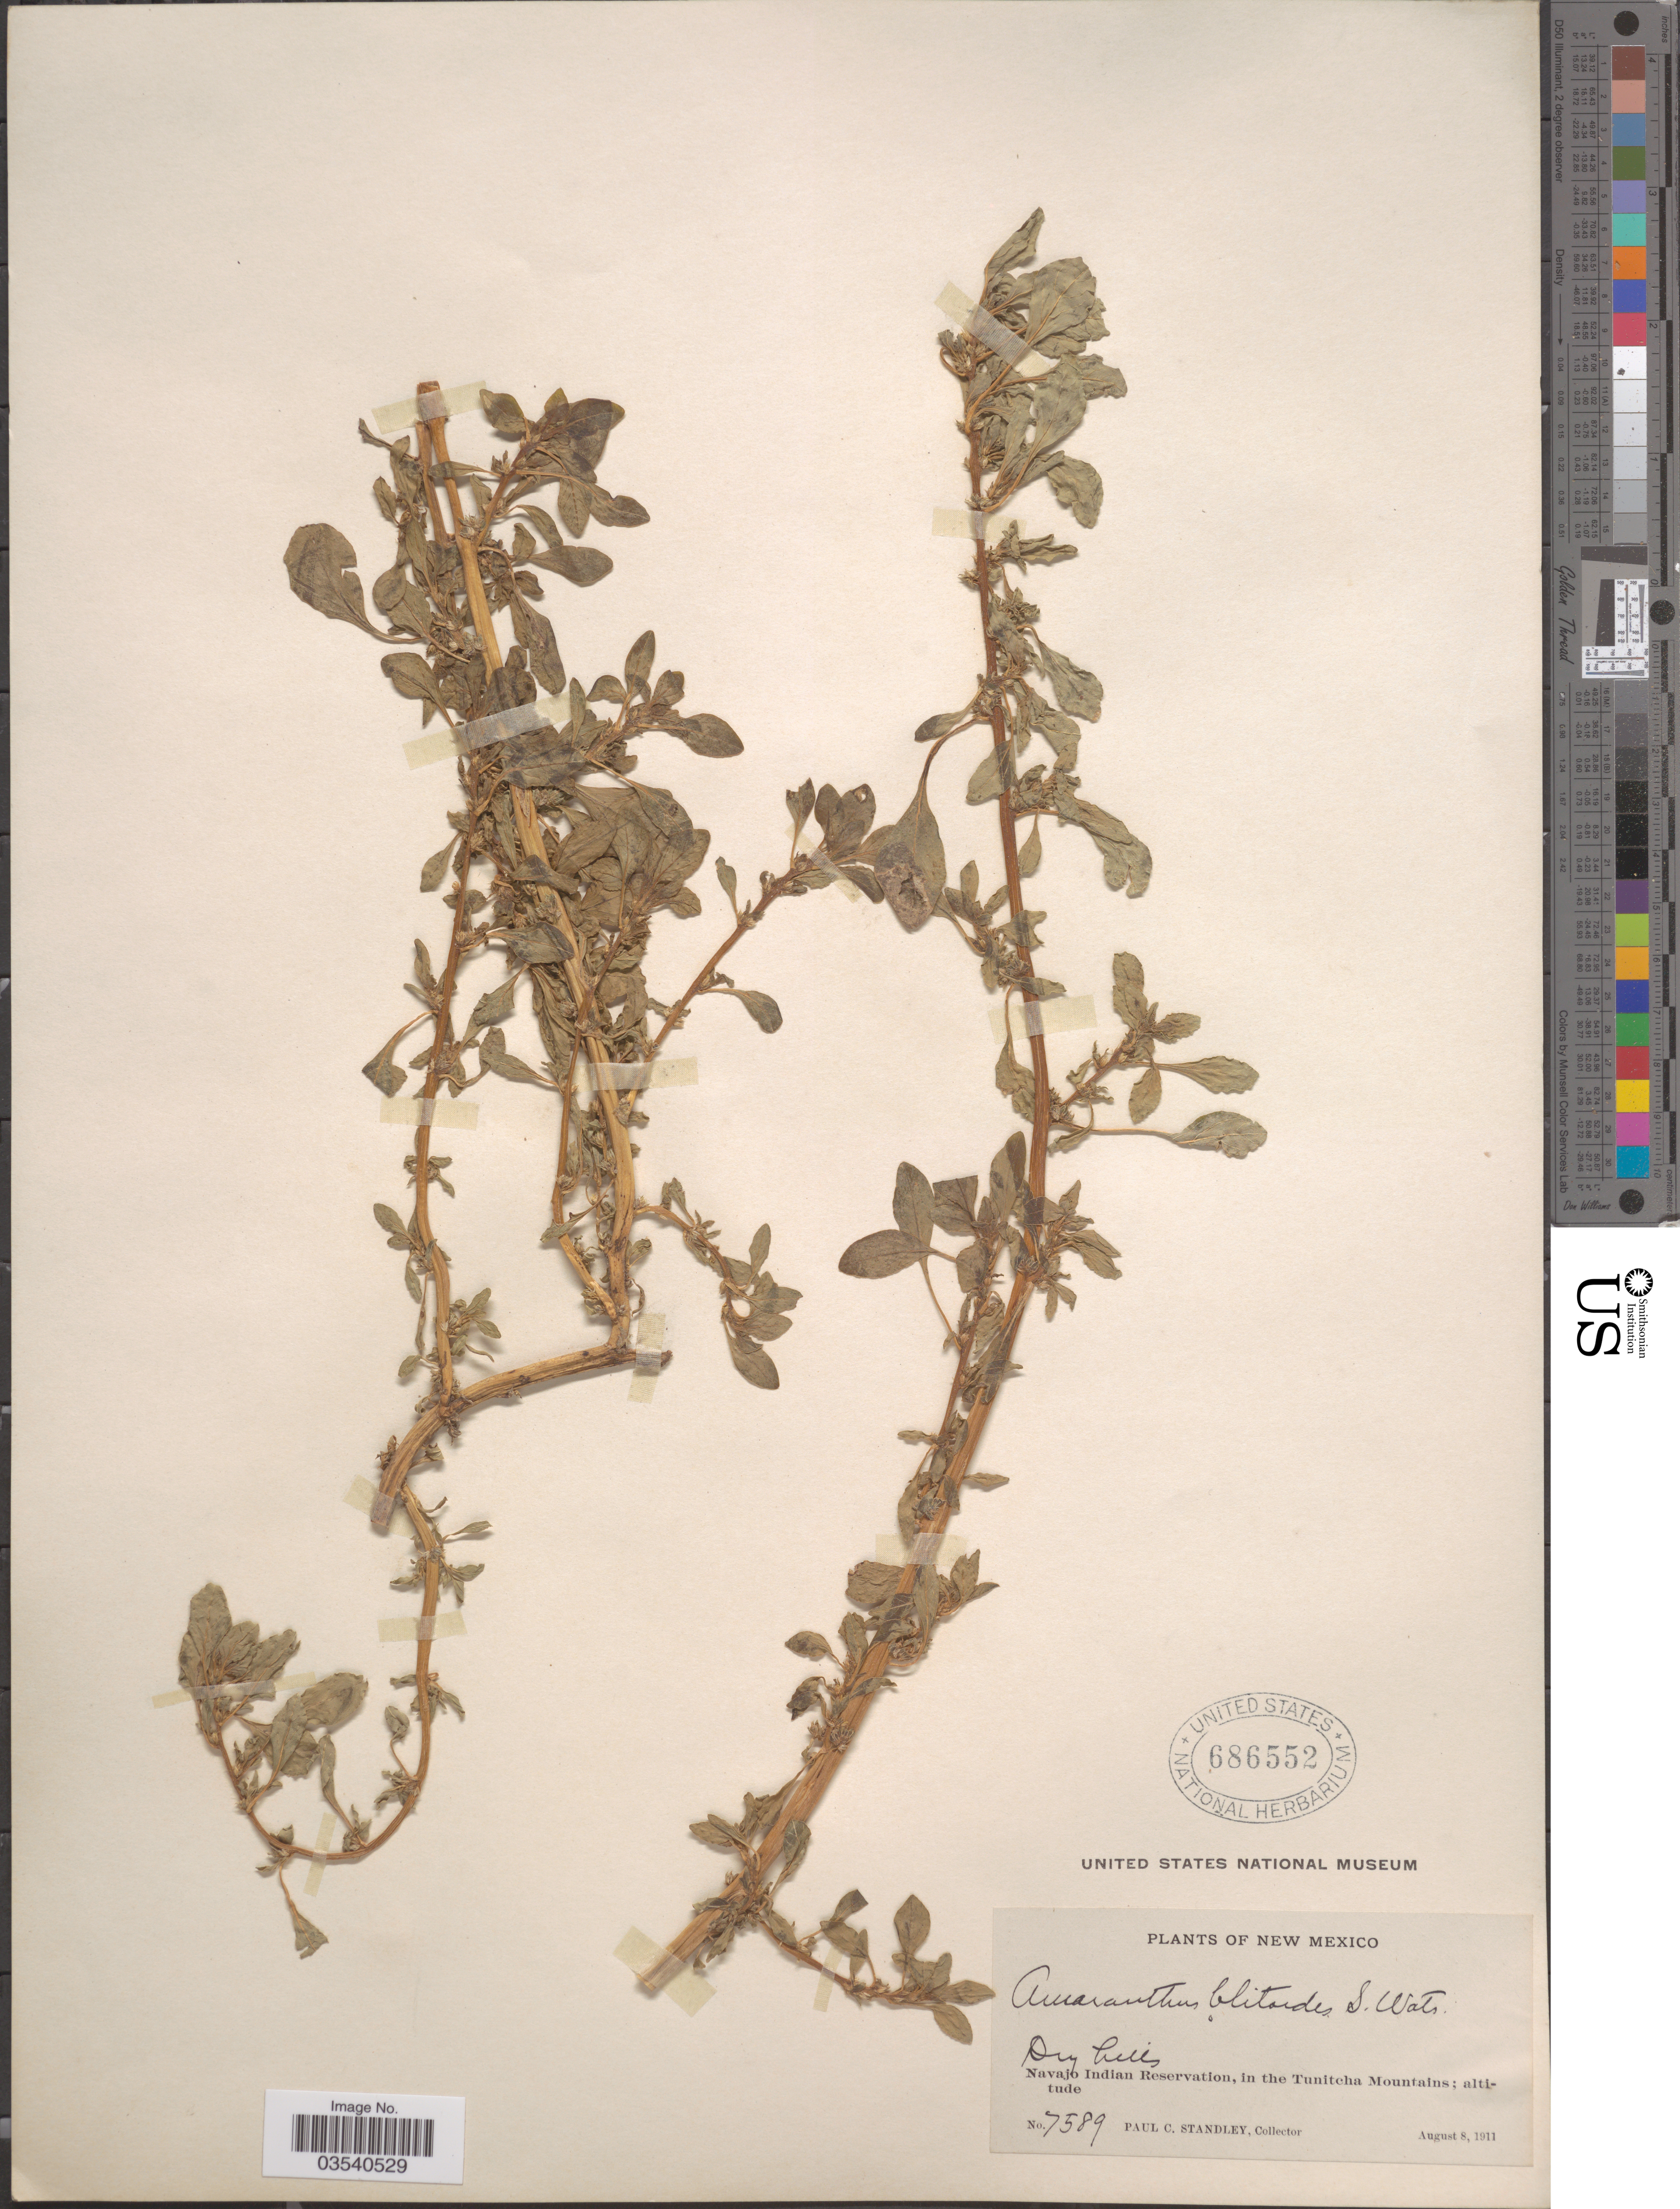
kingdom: Plantae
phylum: Tracheophyta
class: Magnoliopsida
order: Caryophyllales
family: Amaranthaceae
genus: Amaranthus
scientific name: Amaranthus graecizans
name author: L.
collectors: P. C. Standley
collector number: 7589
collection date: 1911-08-08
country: United States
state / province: New Mexico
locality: Navajo Indian Reservation, in the Tunitcha Mountains.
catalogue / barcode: US 686552